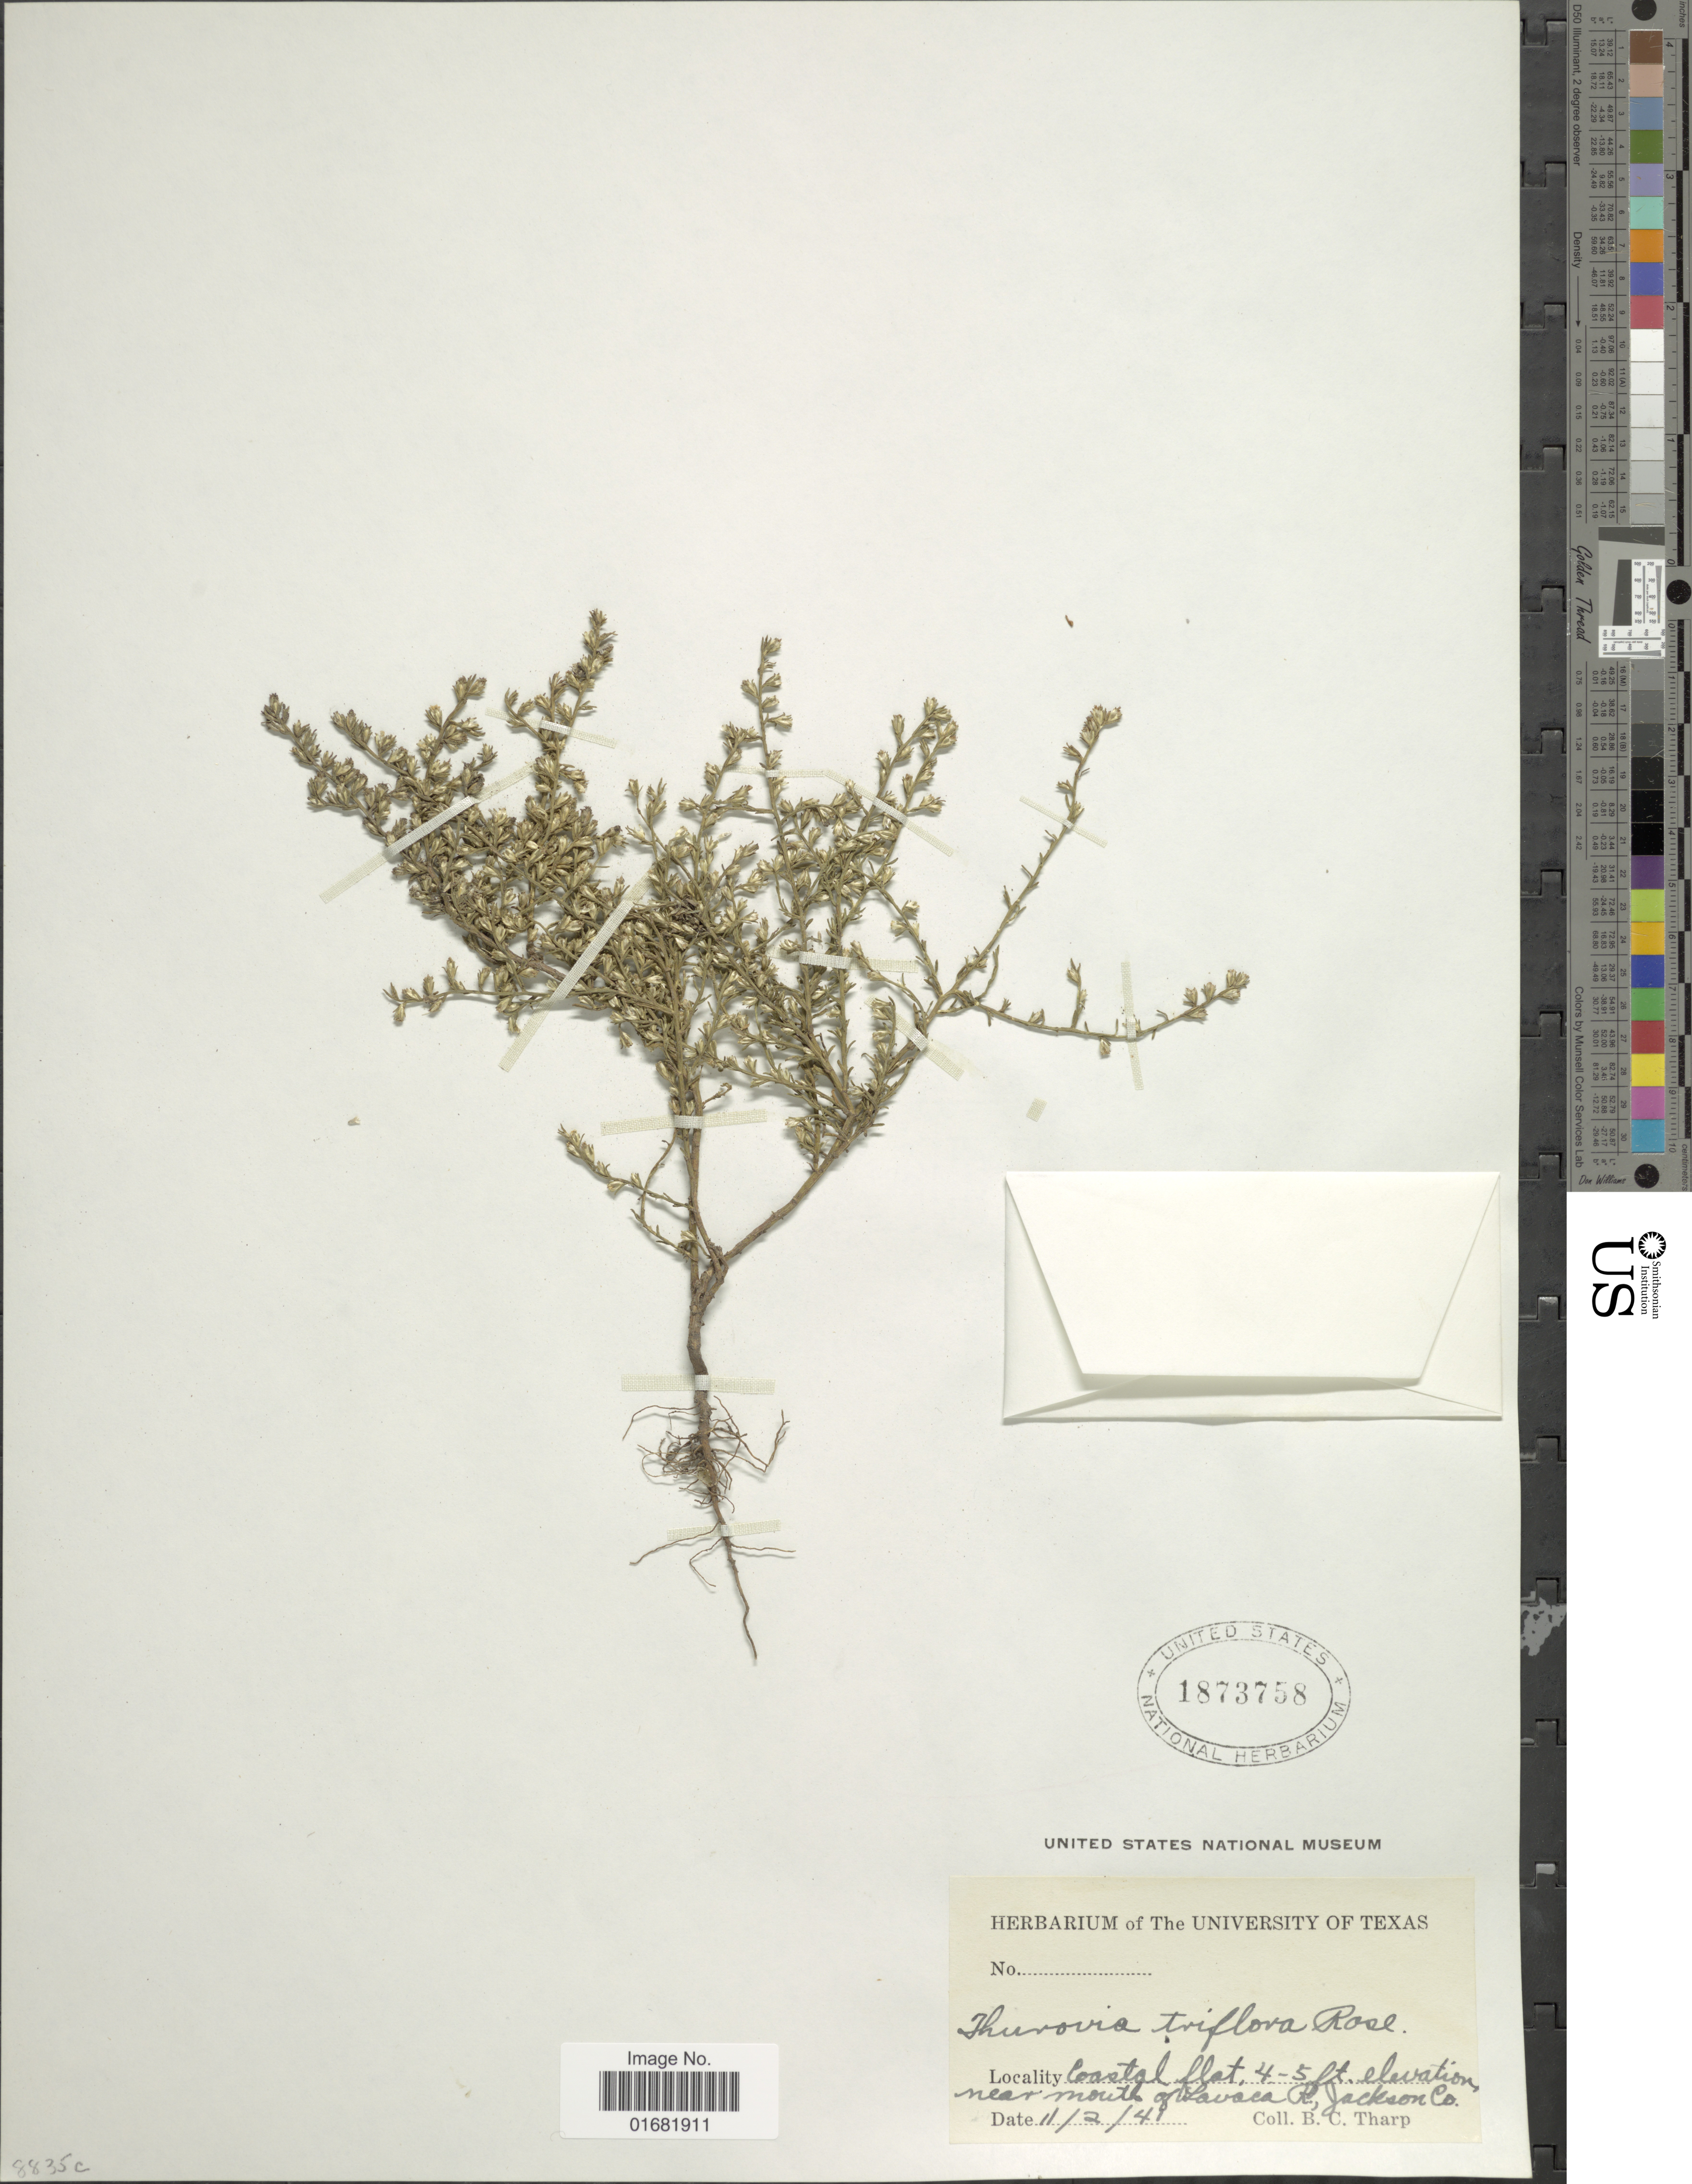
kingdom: Plantae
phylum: Tracheophyta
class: Magnoliopsida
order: Asterales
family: Asteraceae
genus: Thurovia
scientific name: Thurovia triflora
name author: Rose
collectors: B. C. Tharp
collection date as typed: Transcribed d/m/y: 2/11/41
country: United States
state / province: Texas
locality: Coastal flat. near mouth of Lavaca R. Jackson Co.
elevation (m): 1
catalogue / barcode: US 1873758